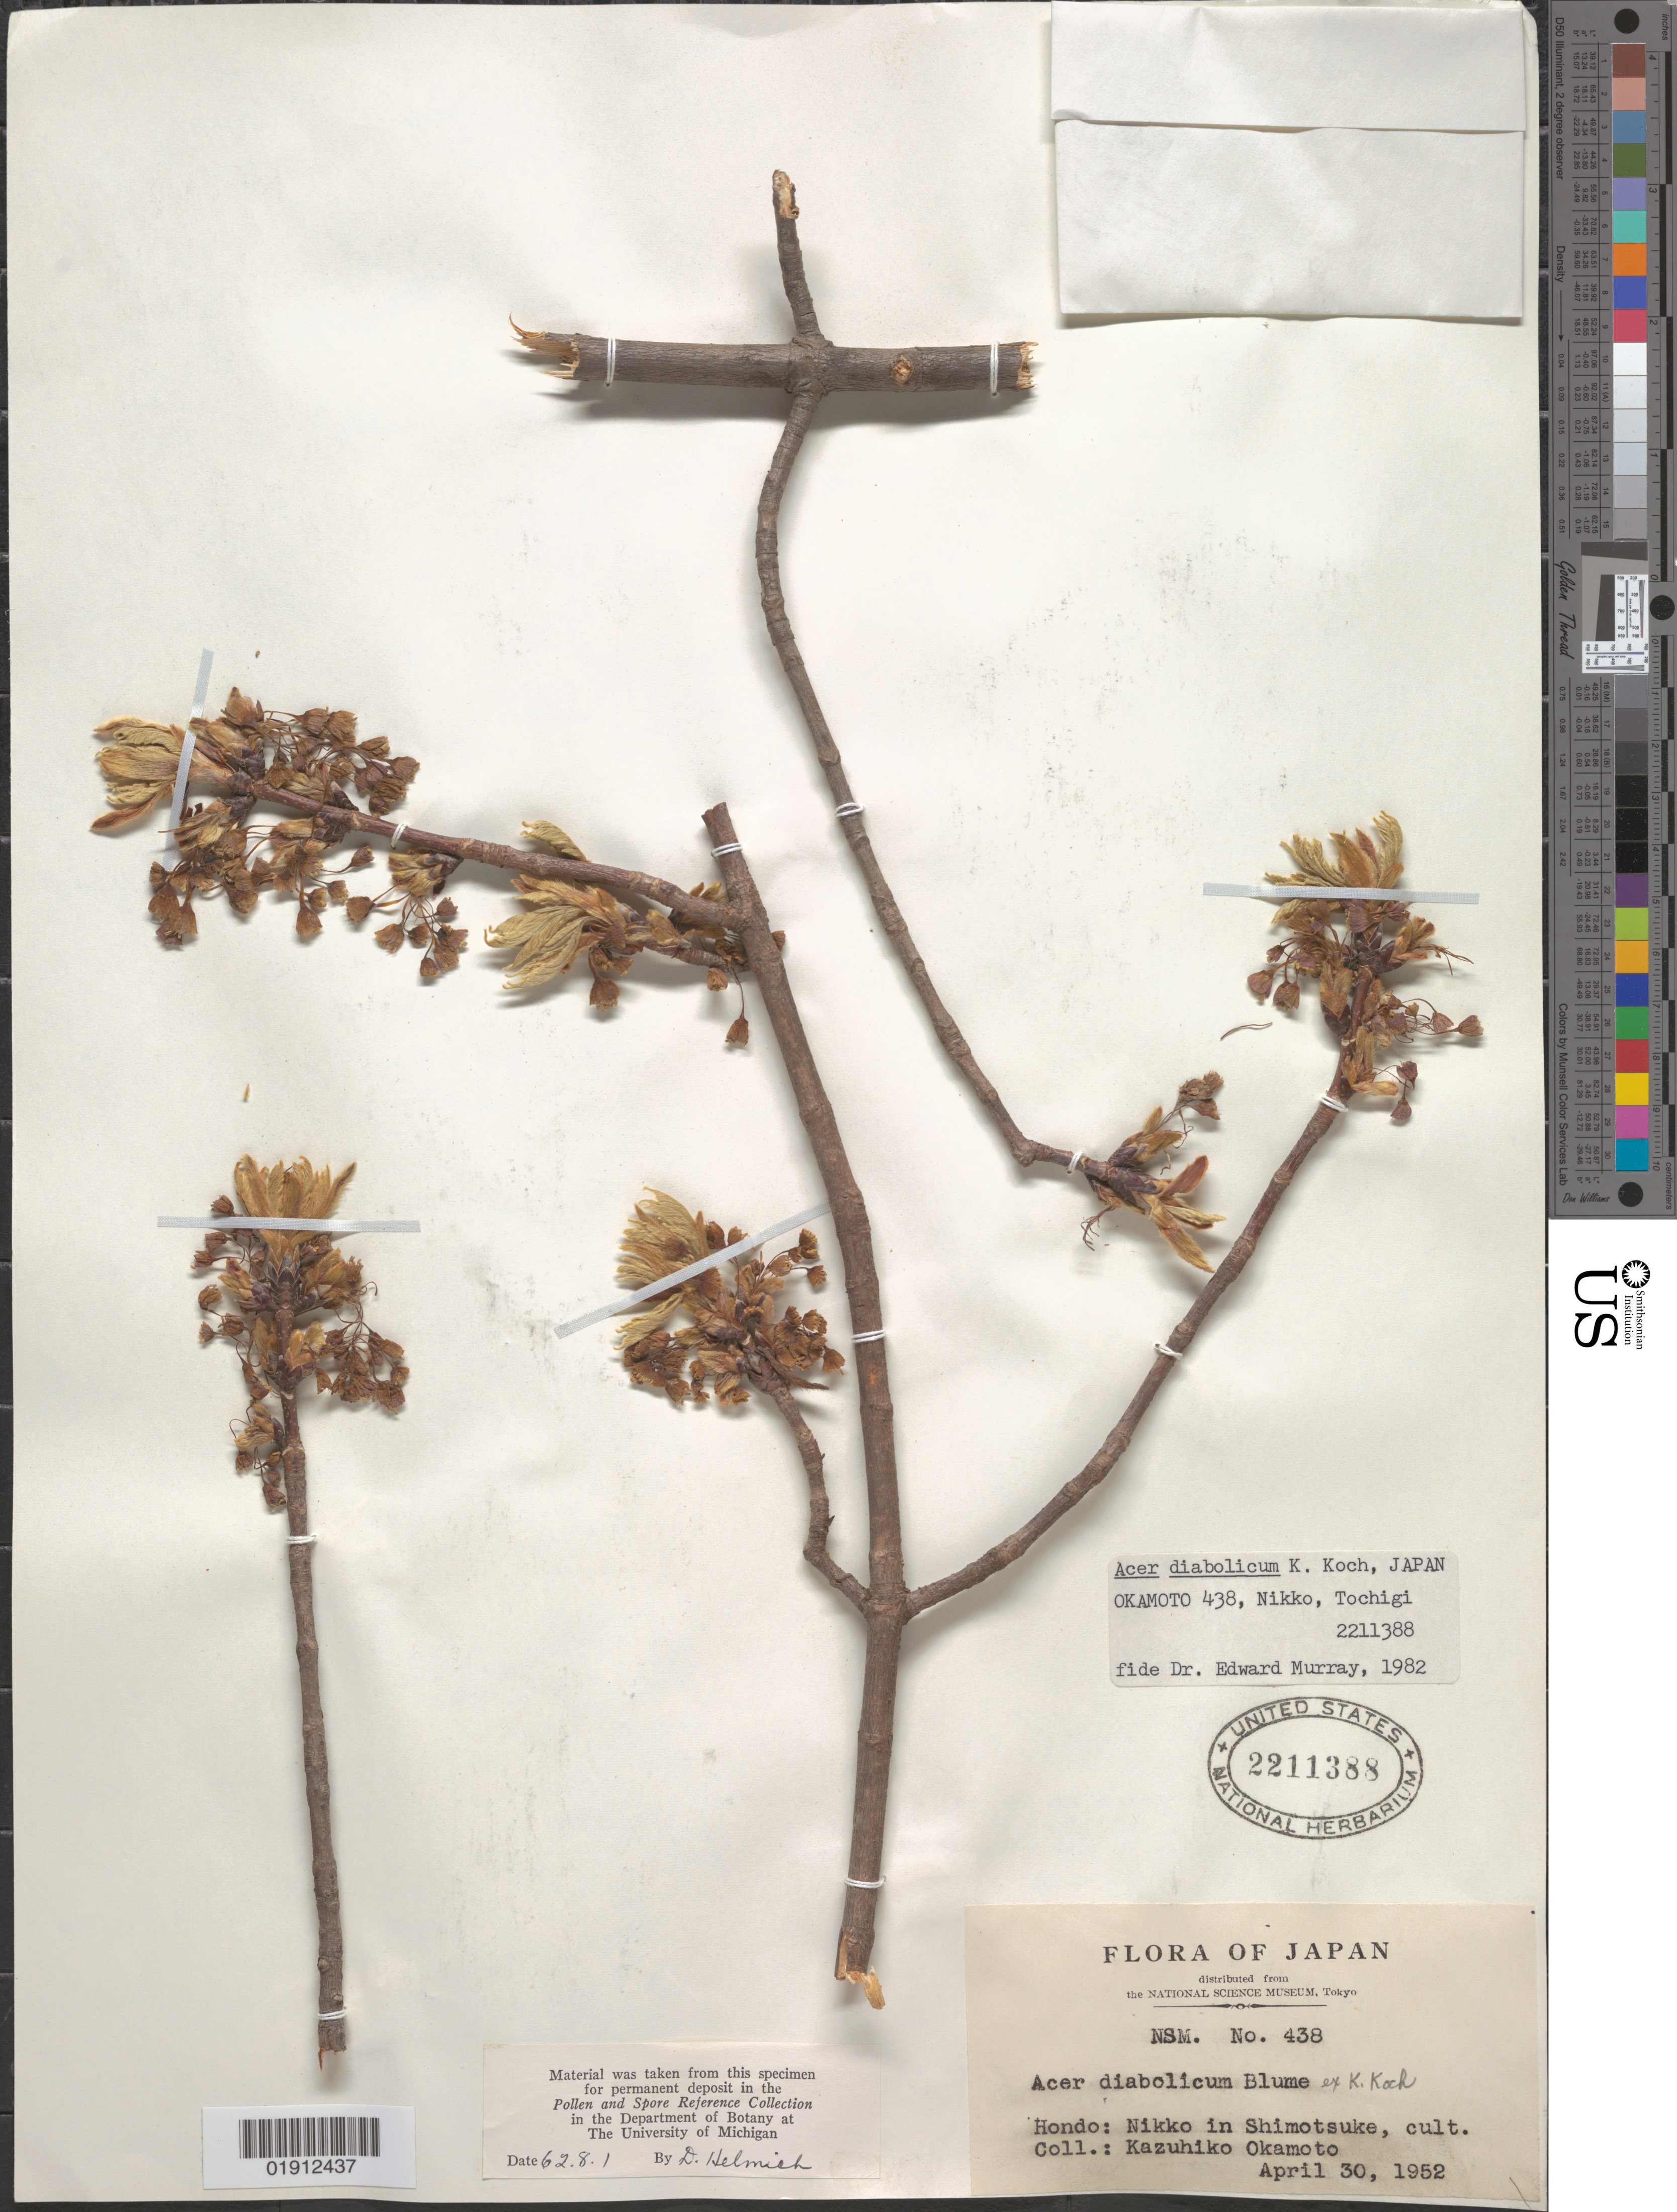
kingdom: Plantae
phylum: Tracheophyta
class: Magnoliopsida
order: Sapindales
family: Sapindaceae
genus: Acer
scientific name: Acer diabolicum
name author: Blume ex K. Koch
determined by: Murray, Edward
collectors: K. Okamoto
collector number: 438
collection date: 1952-04-30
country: Japan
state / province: Totigi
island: Honshu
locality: Nikko in Shimotsuke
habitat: Cultivated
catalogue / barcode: US 2211388